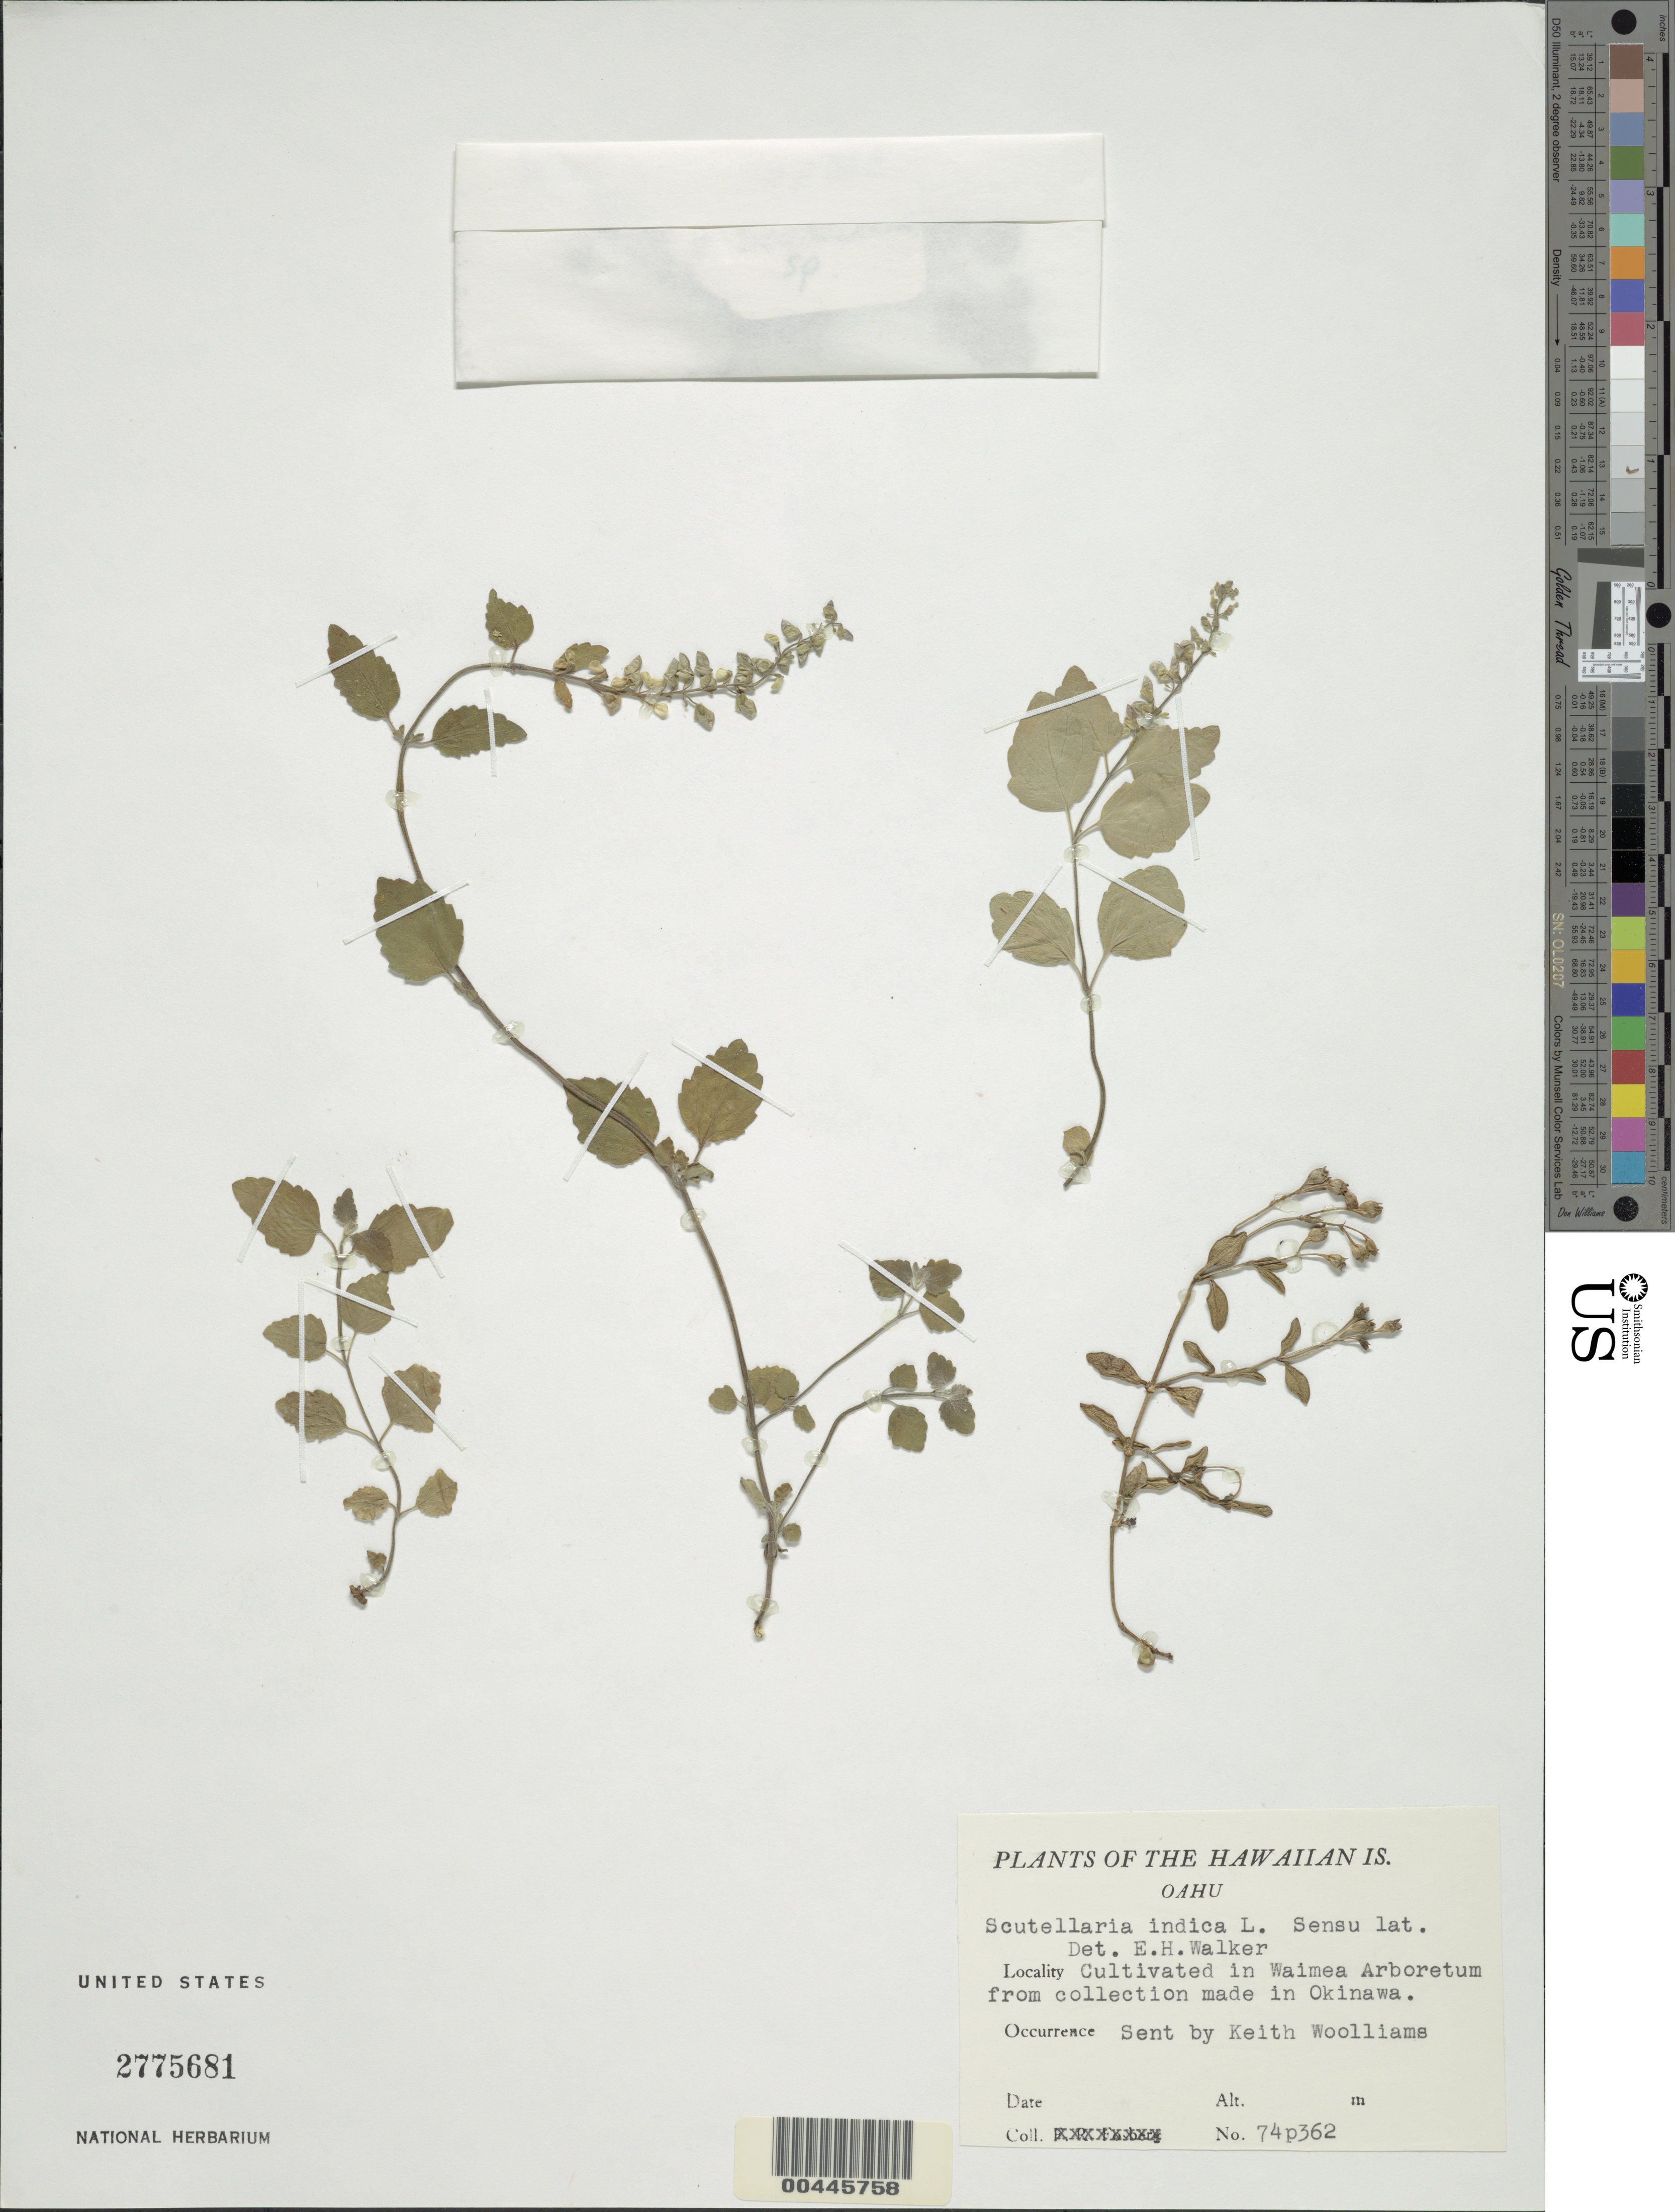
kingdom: Plantae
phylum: Tracheophyta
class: Magnoliopsida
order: Lamiales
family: Lamiaceae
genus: Scutellaria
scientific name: Scutellaria indica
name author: L.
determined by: Walker, E. H.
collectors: W. J. Kress & Q. J. Li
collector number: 74p362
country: United States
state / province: Hawaii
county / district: Honolulu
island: Oahu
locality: Waimea Arboretum and Botanical Garden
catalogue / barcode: US 2775681